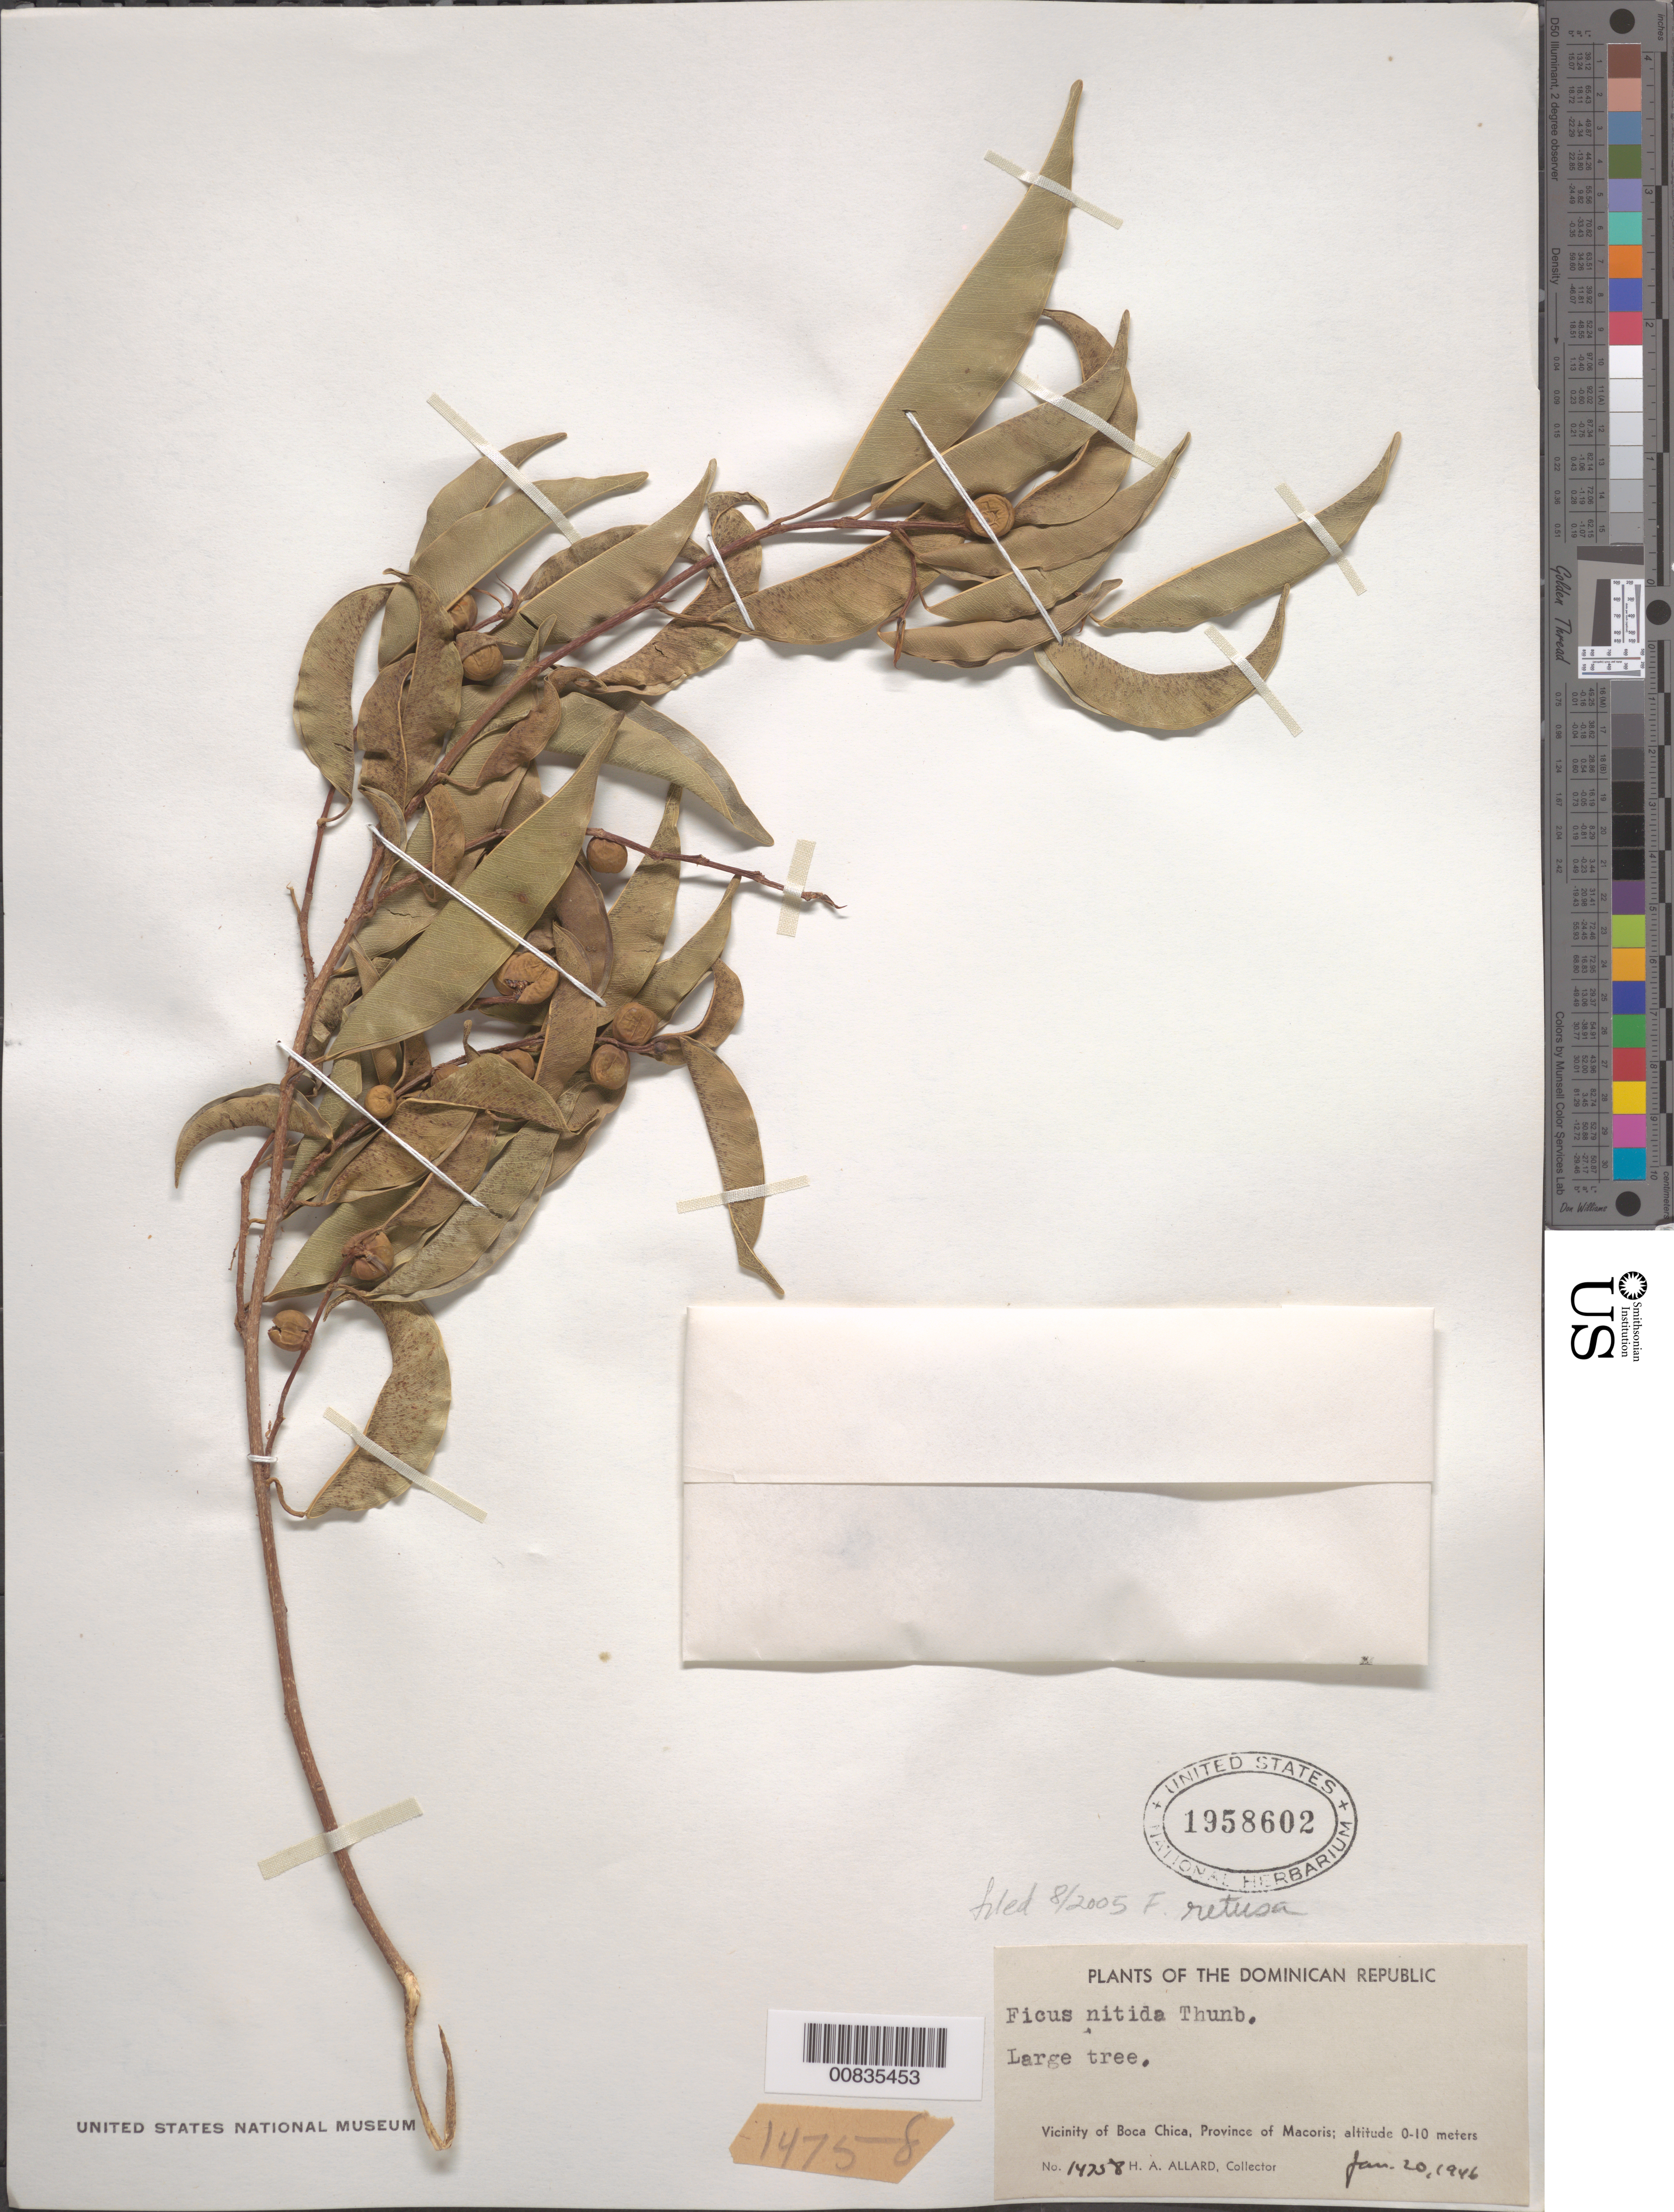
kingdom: Plantae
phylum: Tracheophyta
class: Magnoliopsida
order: Rosales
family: Moraceae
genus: Ficus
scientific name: Ficus retusa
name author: L.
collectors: H. A. Allard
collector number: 14758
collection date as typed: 20 Jan 1946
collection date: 1946-01-20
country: Dominican Republic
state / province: San Pedro de Macoris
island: Hispaniola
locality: Vicinity de Boca Chica.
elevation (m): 0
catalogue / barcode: US 1958602